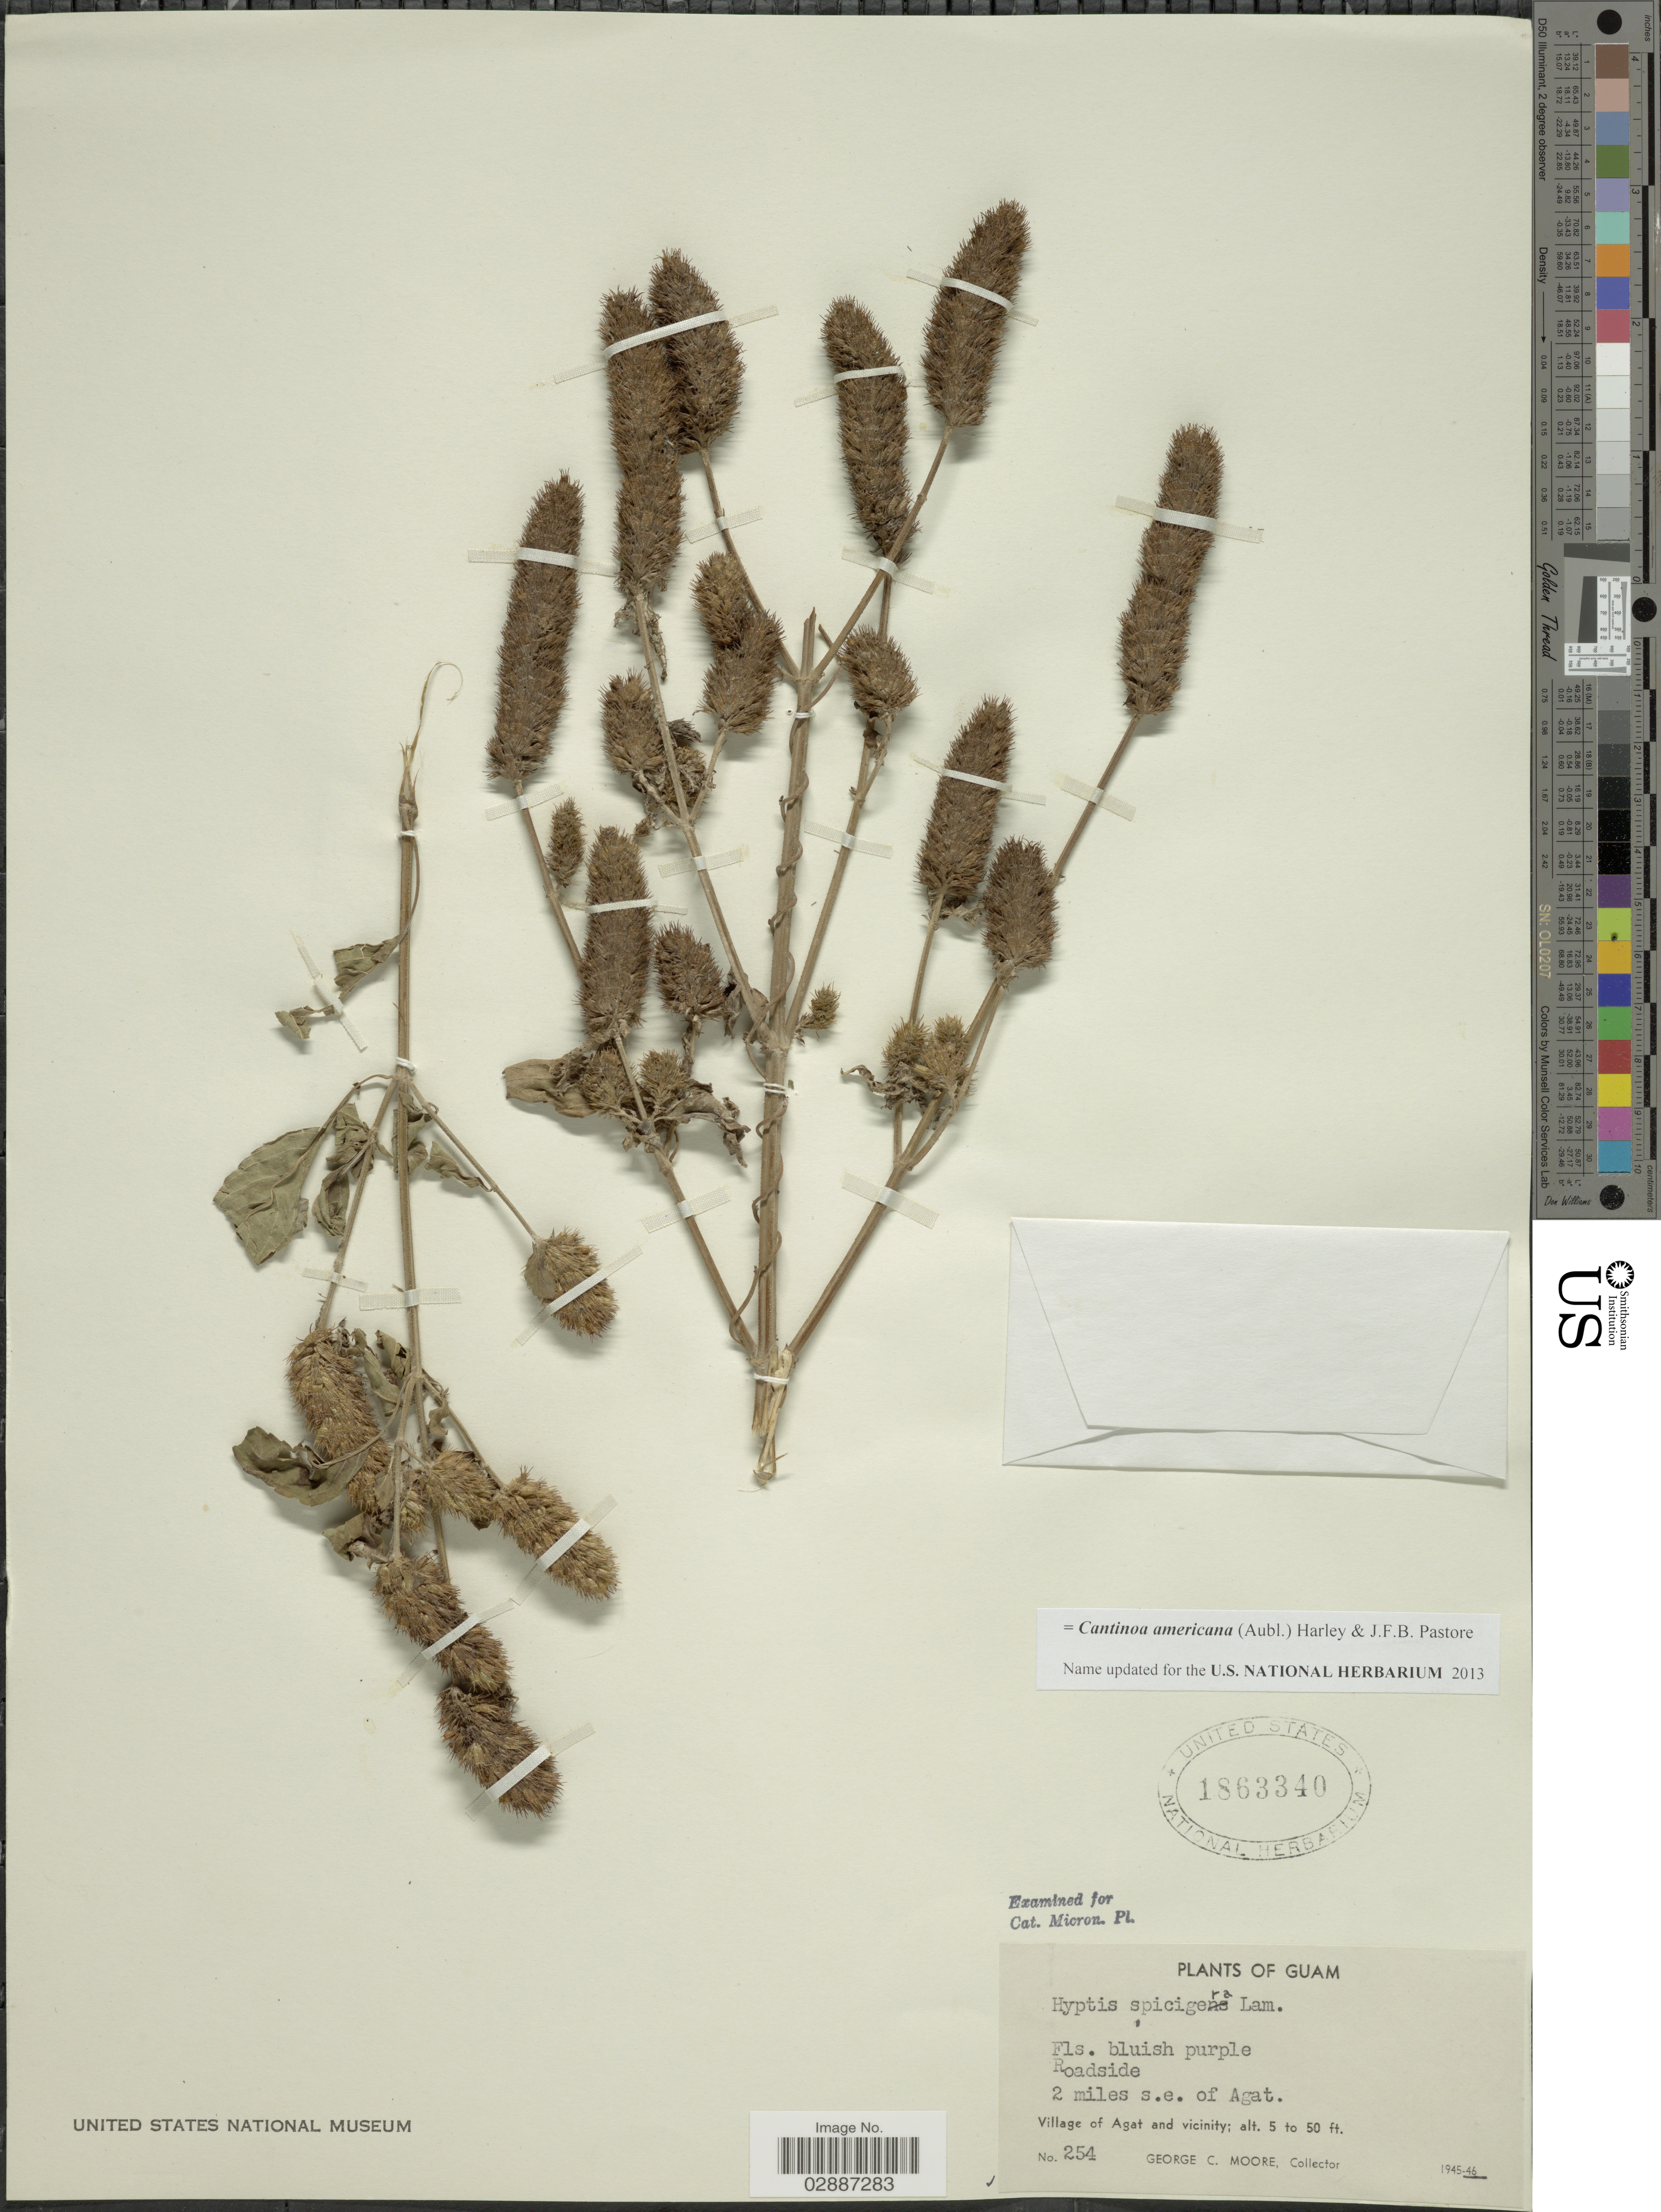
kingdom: Plantae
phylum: Tracheophyta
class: Magnoliopsida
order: Lamiales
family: Lamiaceae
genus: Cantinoa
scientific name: Cantinoa americana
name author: (Aubl.) Harley & J.F.B. Pastore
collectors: G. C. Moore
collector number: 254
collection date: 1946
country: Guam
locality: Roadside. 2 miles s.e. of Agat. Village of Agat and vicinity.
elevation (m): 2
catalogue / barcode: US 1863340